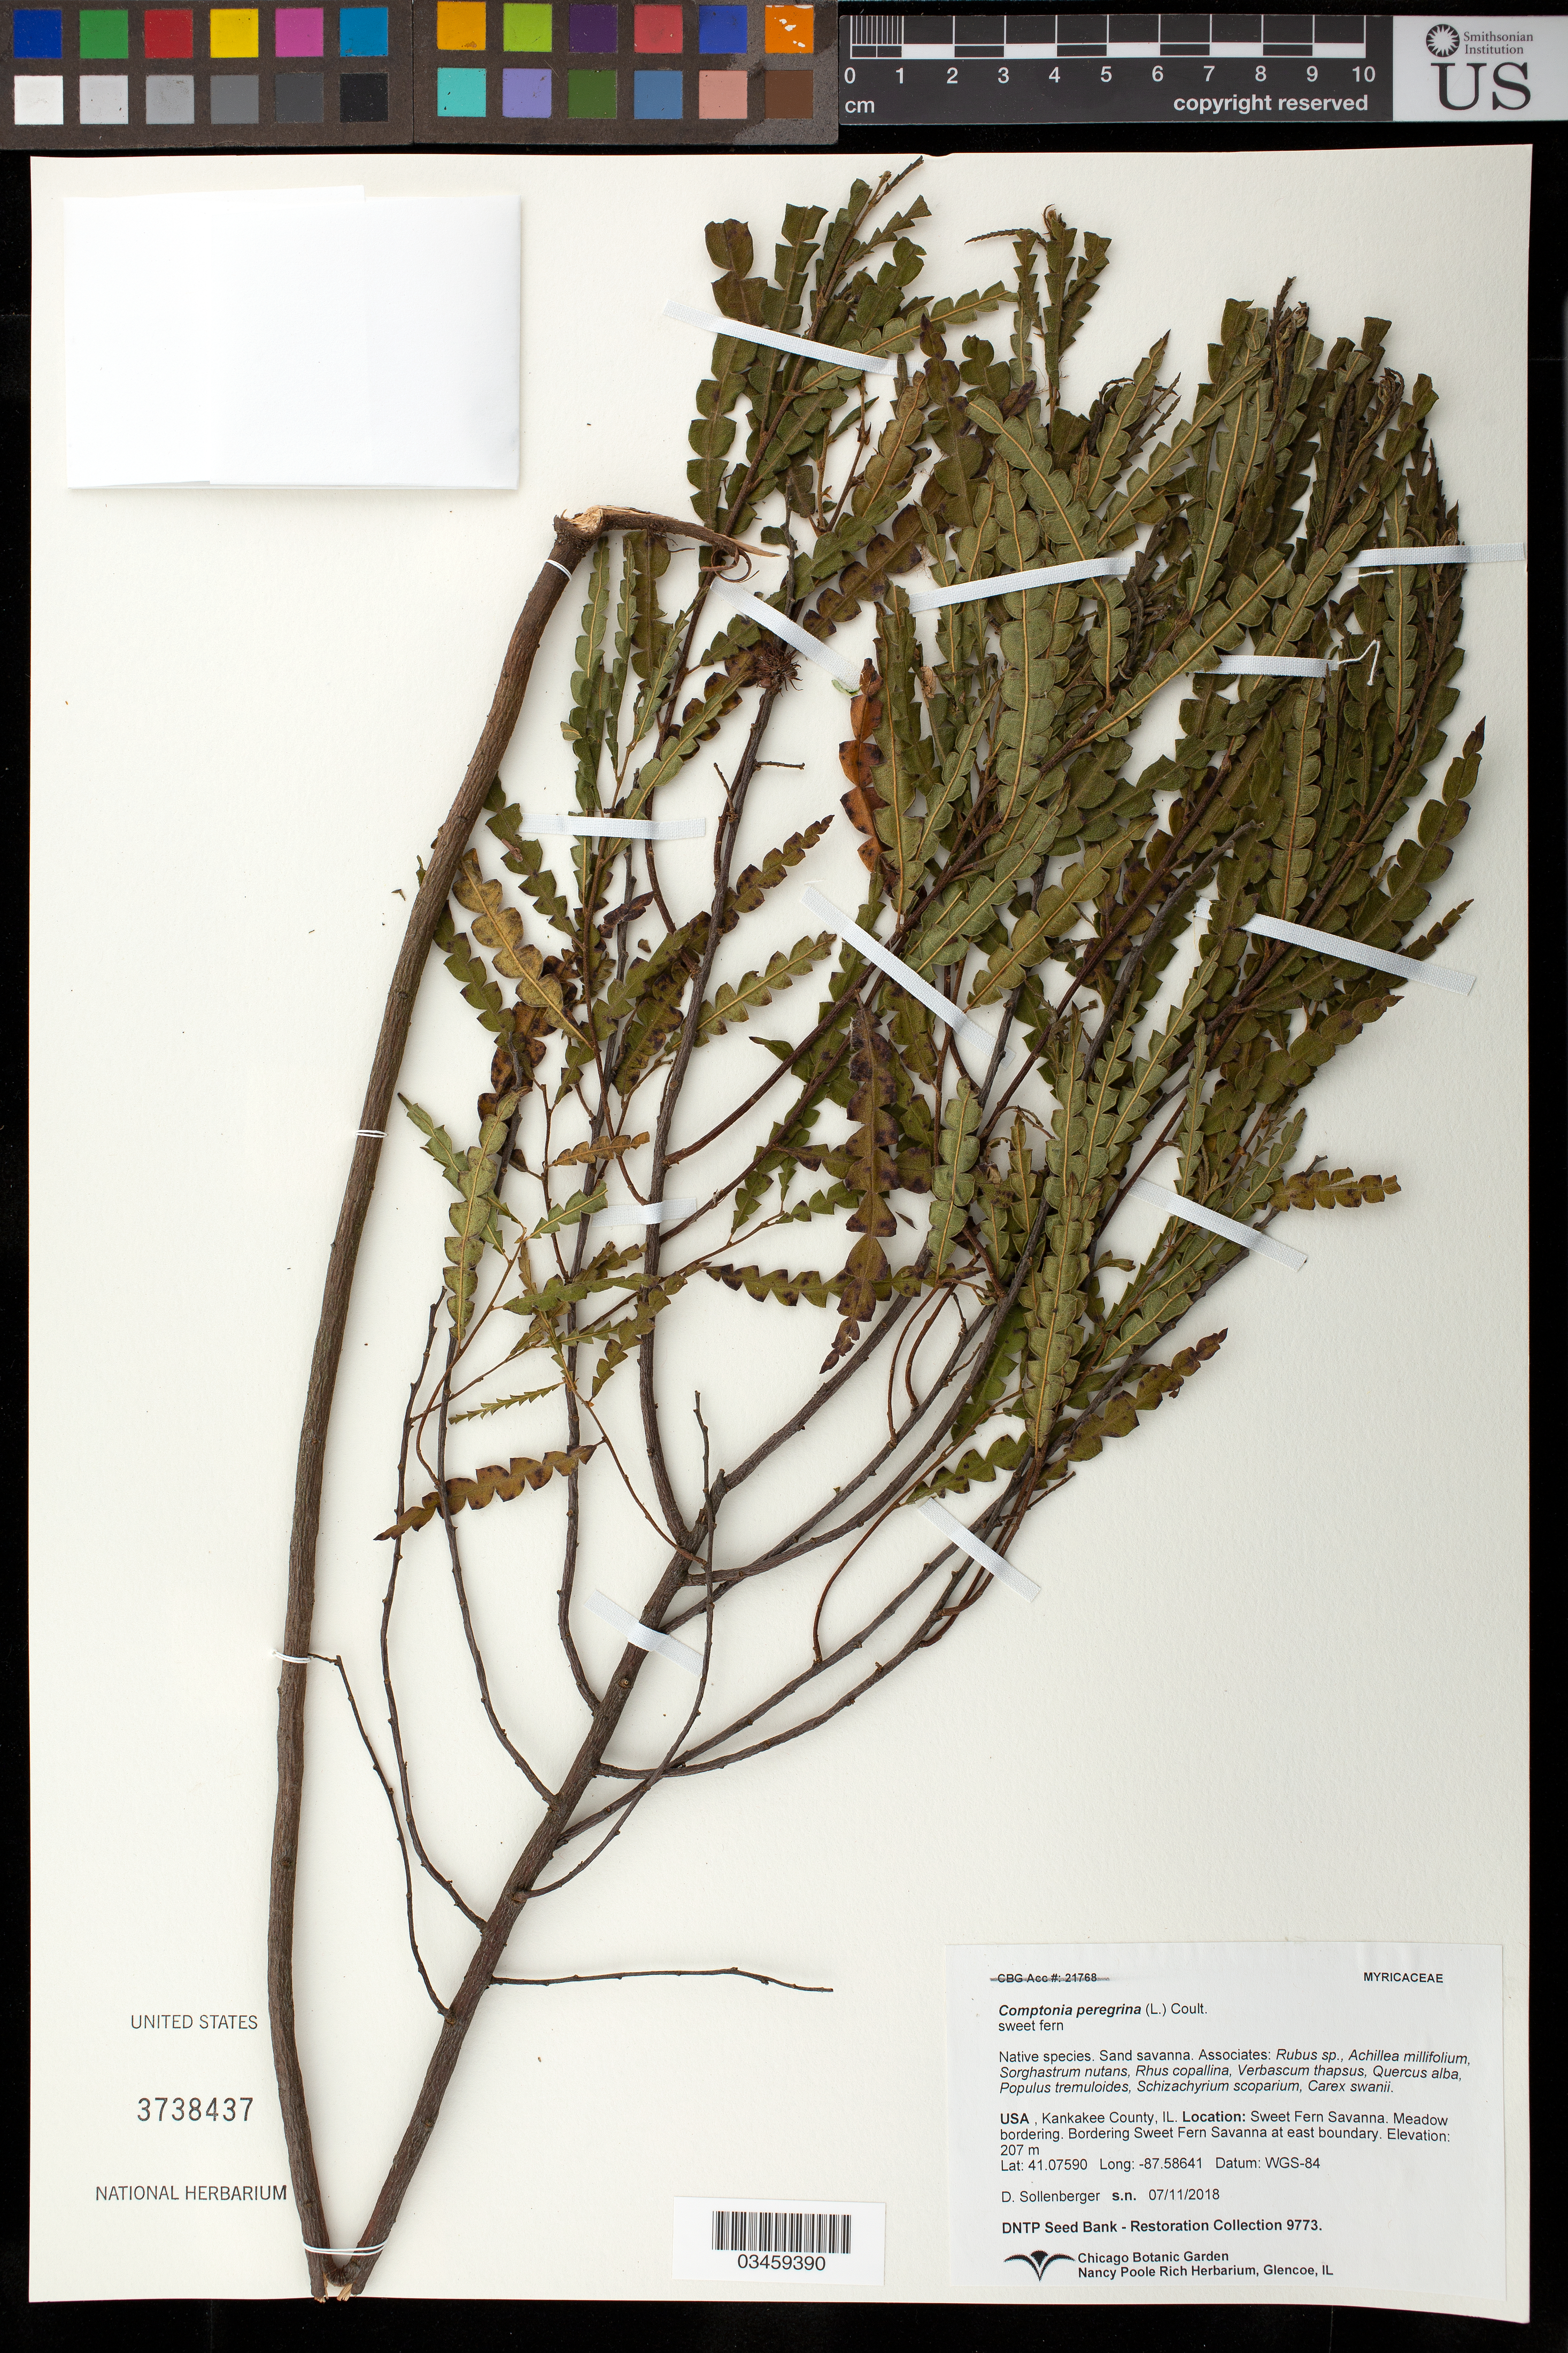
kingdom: Plantae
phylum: Tracheophyta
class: Magnoliopsida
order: Fagales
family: Myricaceae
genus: Comptonia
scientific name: Comptonia peregrina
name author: (L.) J.M. Coult.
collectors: D. Sollenberger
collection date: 2018-07-11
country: United States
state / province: Illinois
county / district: Kankakee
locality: Sweet Fern Savanna at east boundary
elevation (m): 63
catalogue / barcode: US 3738437